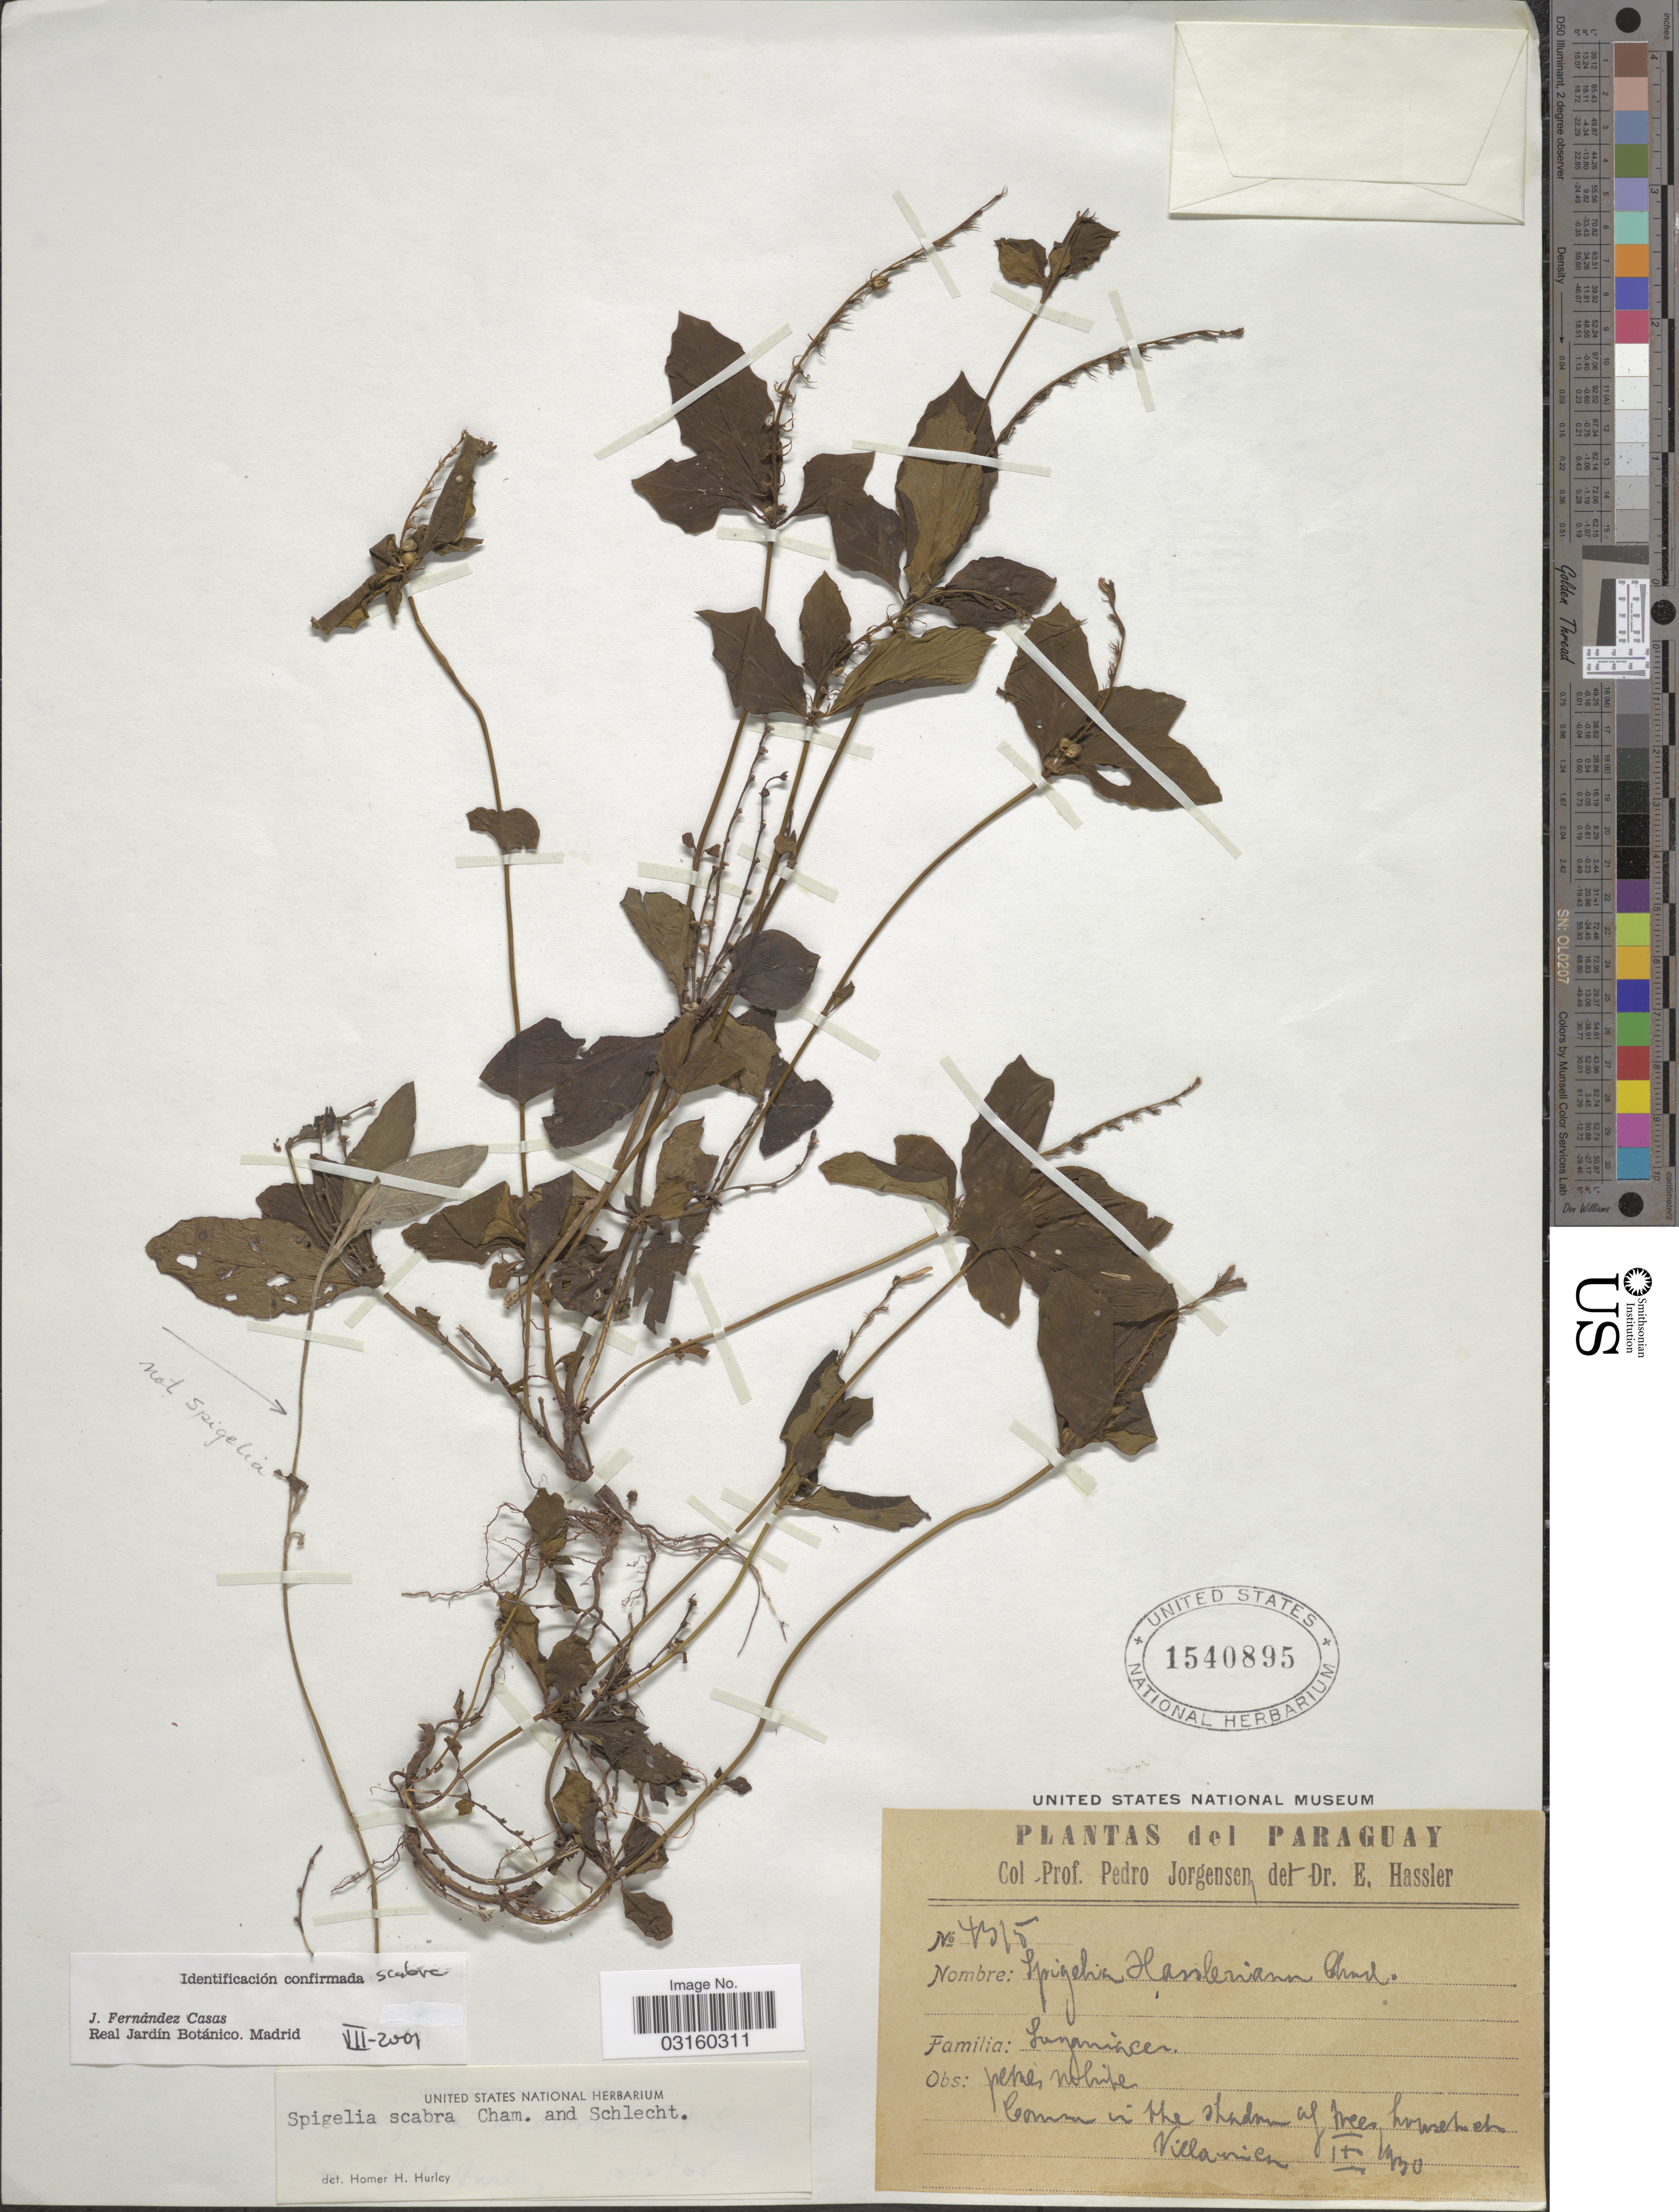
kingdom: Plantae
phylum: Tracheophyta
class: Magnoliopsida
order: Gentianales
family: Loganiaceae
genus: Spigelia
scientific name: Spigelia scabra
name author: Cham. & Schltdl.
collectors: P. Jörgensen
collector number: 4315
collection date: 1930-09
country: Paraguay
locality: Villarrica.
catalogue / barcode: US 1540895